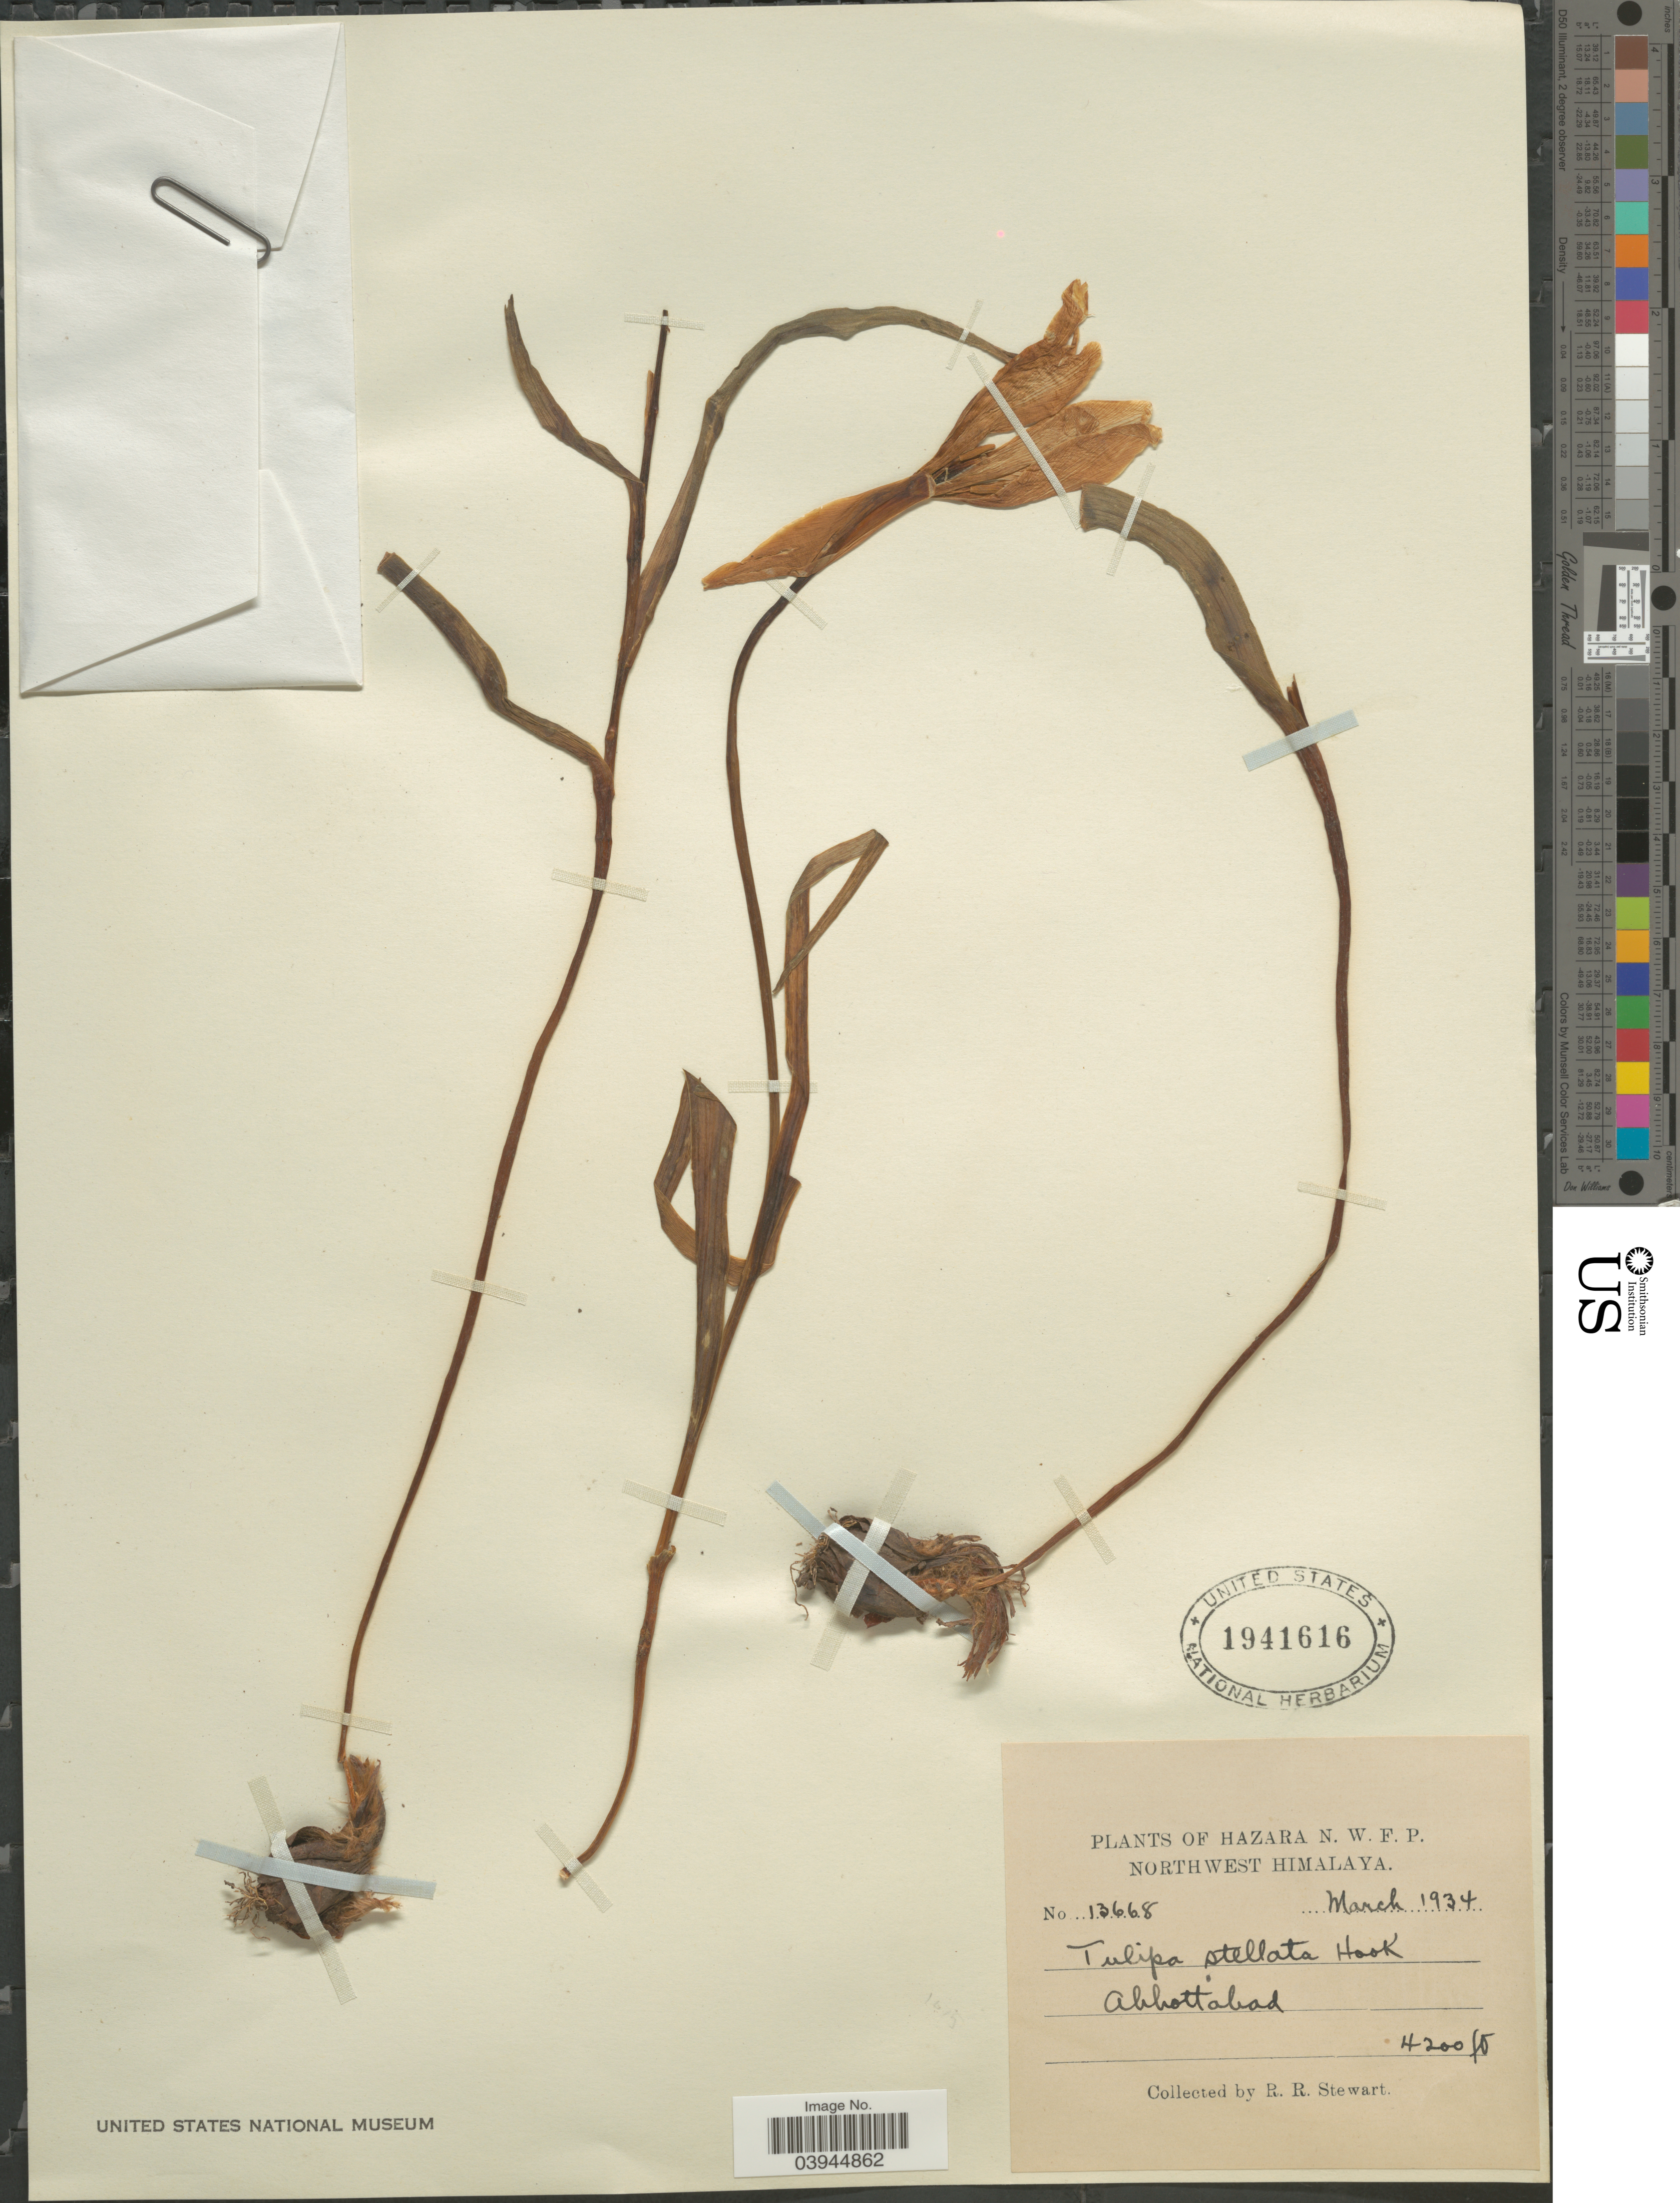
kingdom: Plantae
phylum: Tracheophyta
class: Liliopsida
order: Liliales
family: Liliaceae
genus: Tulipa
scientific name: Tulipa stellata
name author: Hook.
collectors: R. Stewart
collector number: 13668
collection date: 1934-03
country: Pakistan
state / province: Khyber Pakhtunkhwa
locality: Hazara N. W. F. P. North West Himalaya. Abbottabad.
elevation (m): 1280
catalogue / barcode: US 1941616